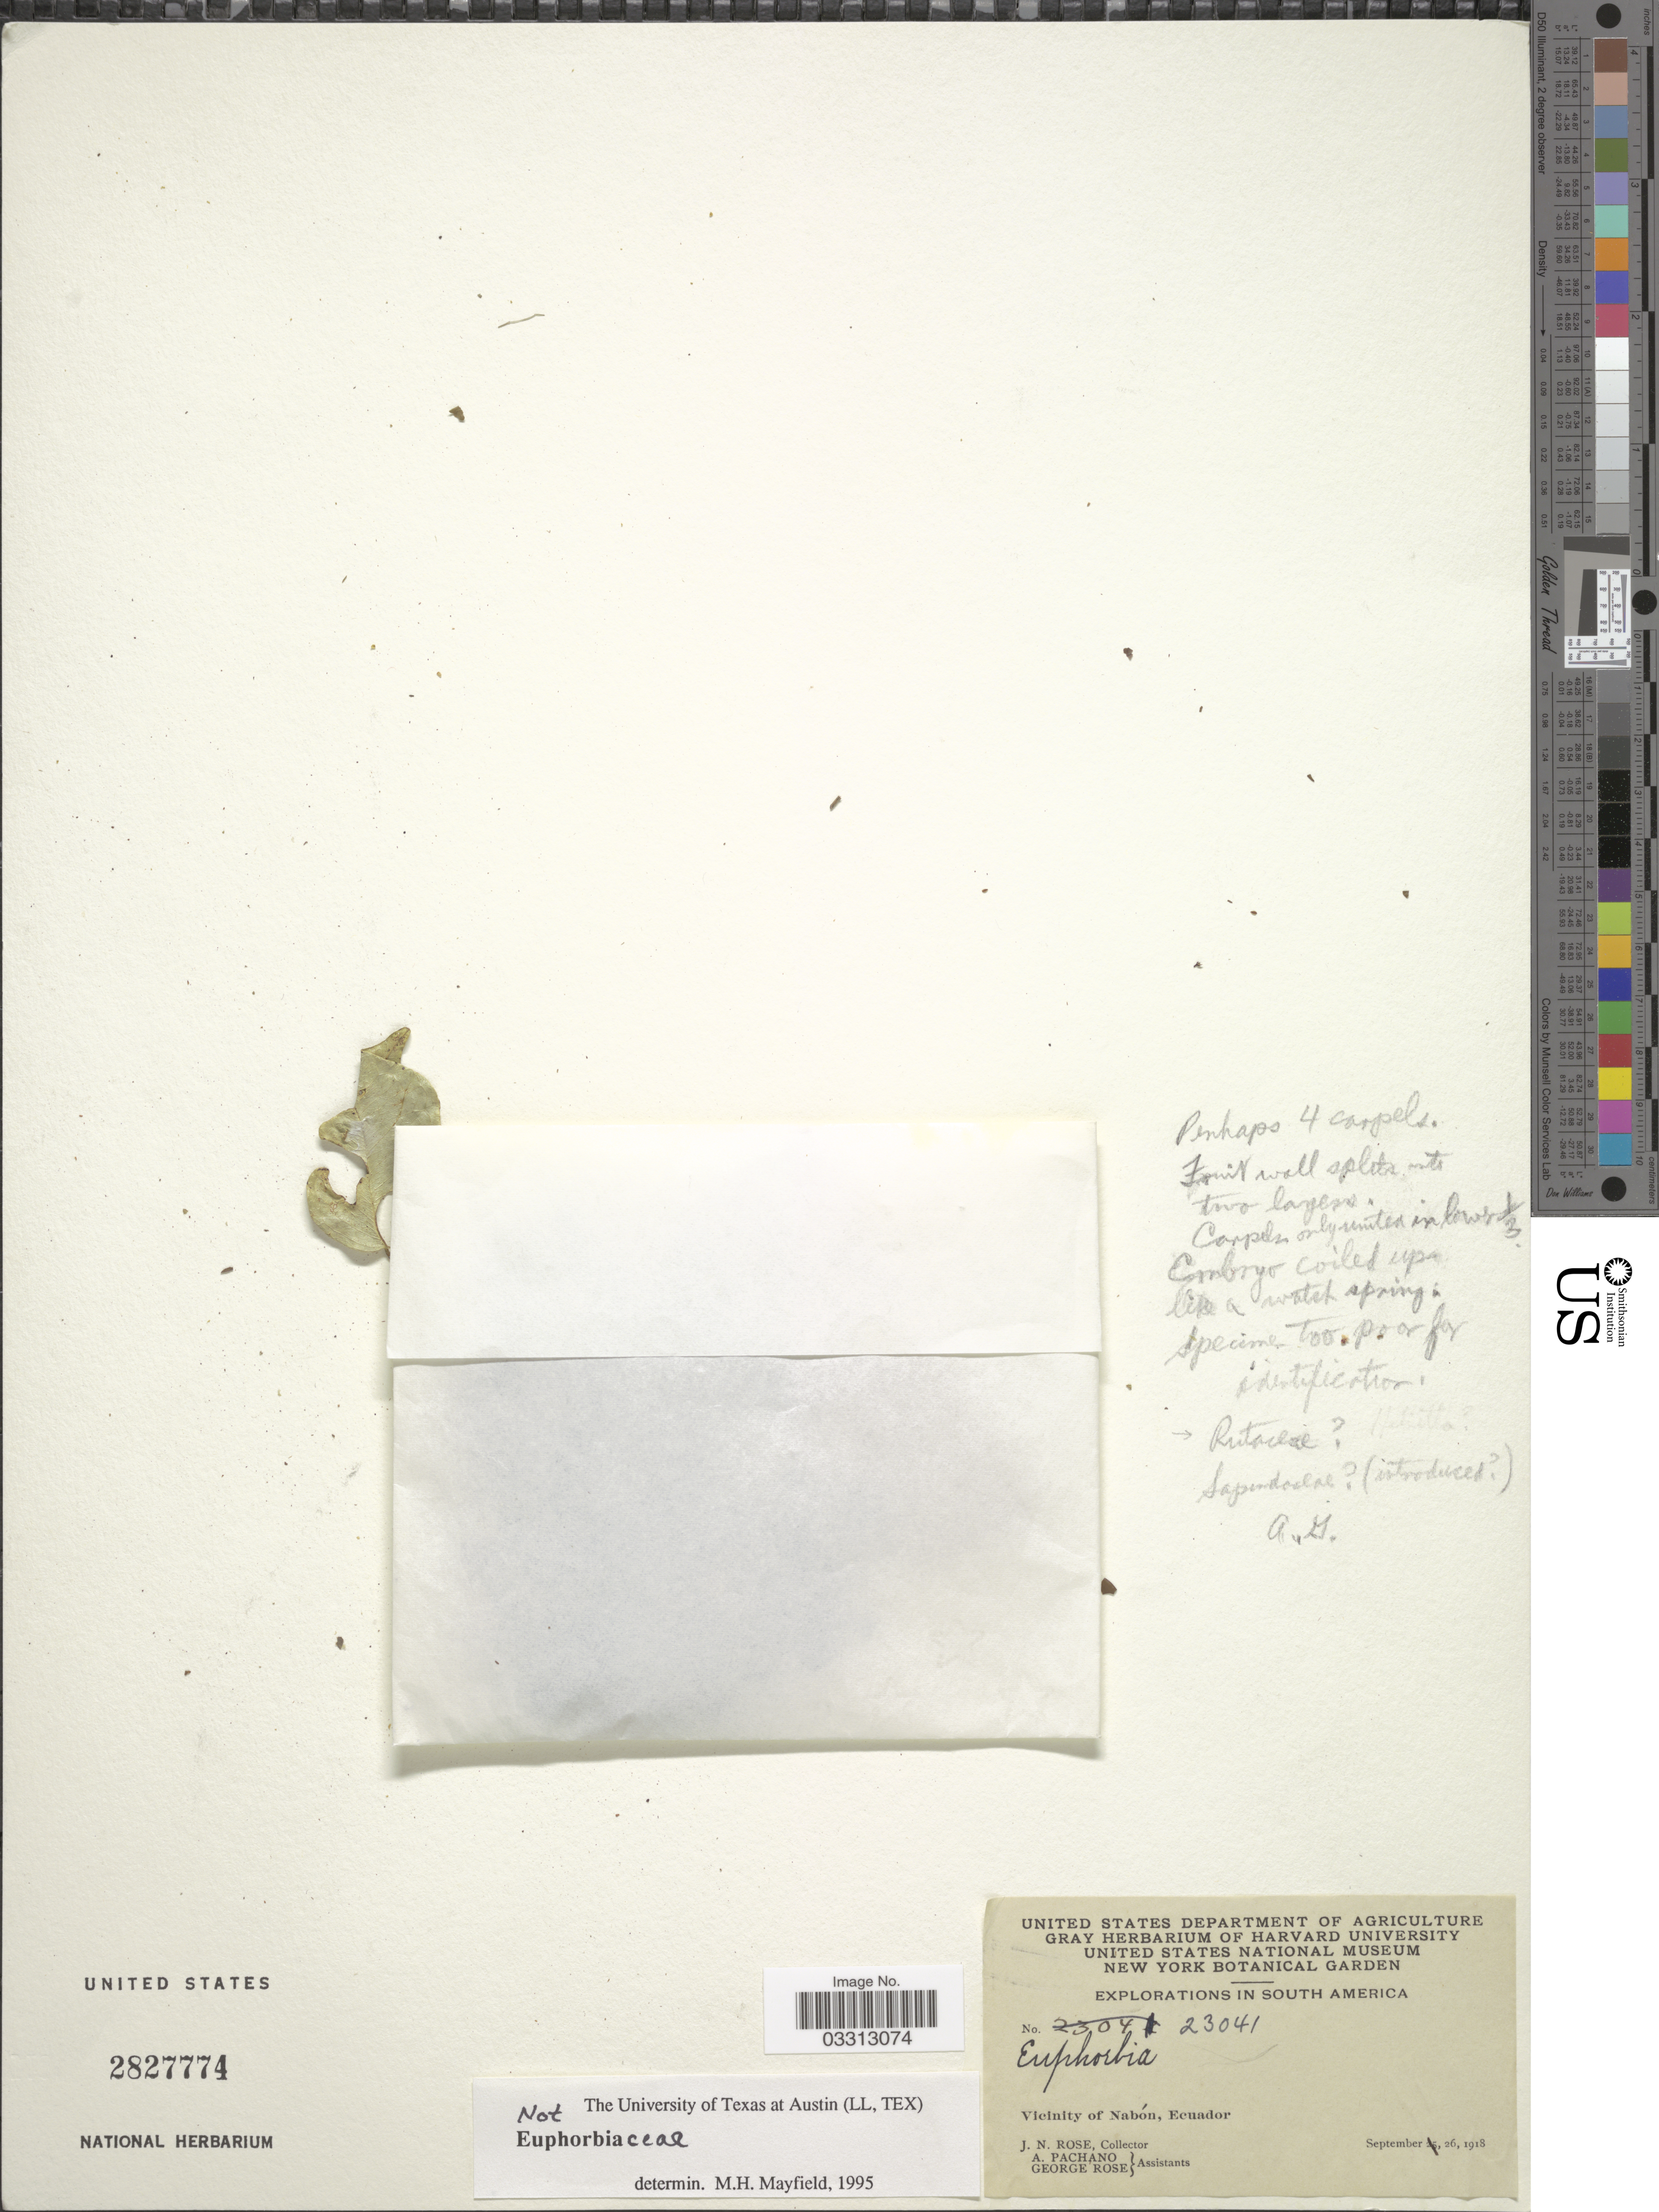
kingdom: Plantae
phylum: Tracheophyta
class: Magnoliopsida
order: Sapindales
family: Rutaceae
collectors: J. N. Rose, A. Pachano & G. Rose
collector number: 23041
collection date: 1918-09-26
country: Ecuador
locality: Vicinity of Nabón.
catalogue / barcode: US 2827774